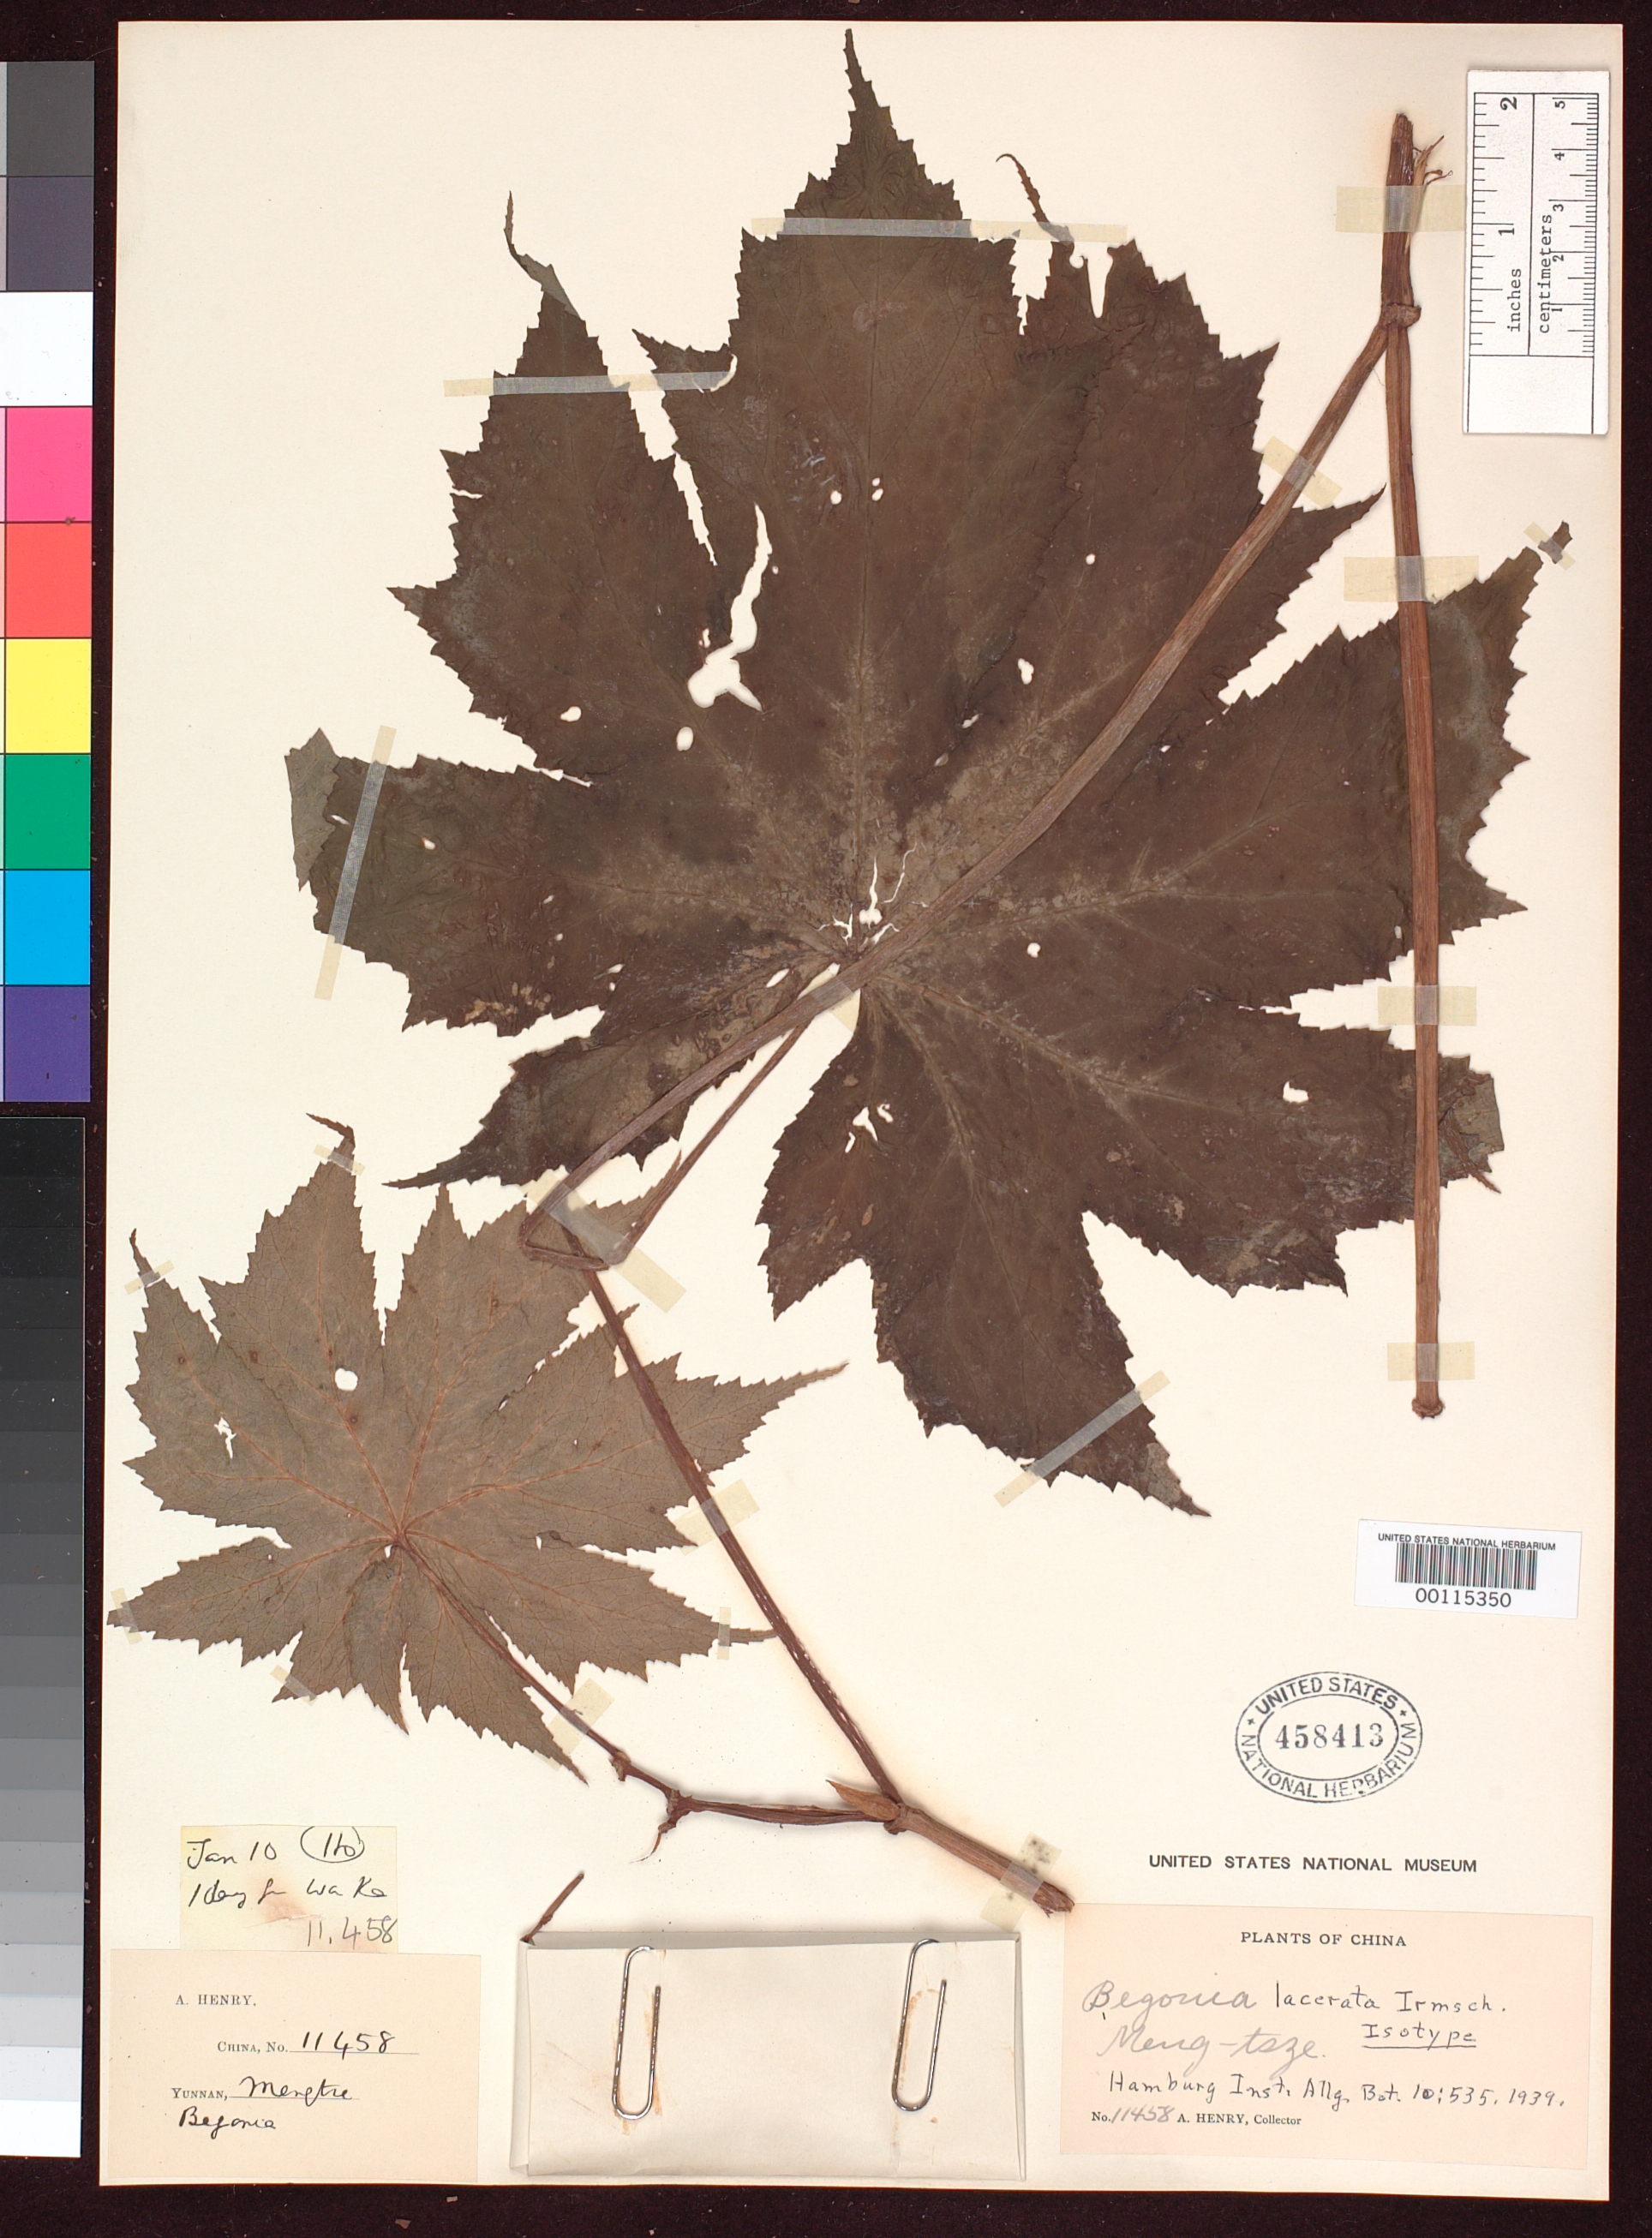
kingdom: Plantae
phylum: Tracheophyta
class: Magnoliopsida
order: Cucurbitales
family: Begoniaceae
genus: Begonia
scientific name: Begonia lacerata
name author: Irmsch.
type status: Isotype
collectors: A. Henry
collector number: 11458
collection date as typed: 10 Jan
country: China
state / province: Yunnan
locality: Meng-tsze. 1 day from Wa Ke. Ho.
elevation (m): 1524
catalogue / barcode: US 458413